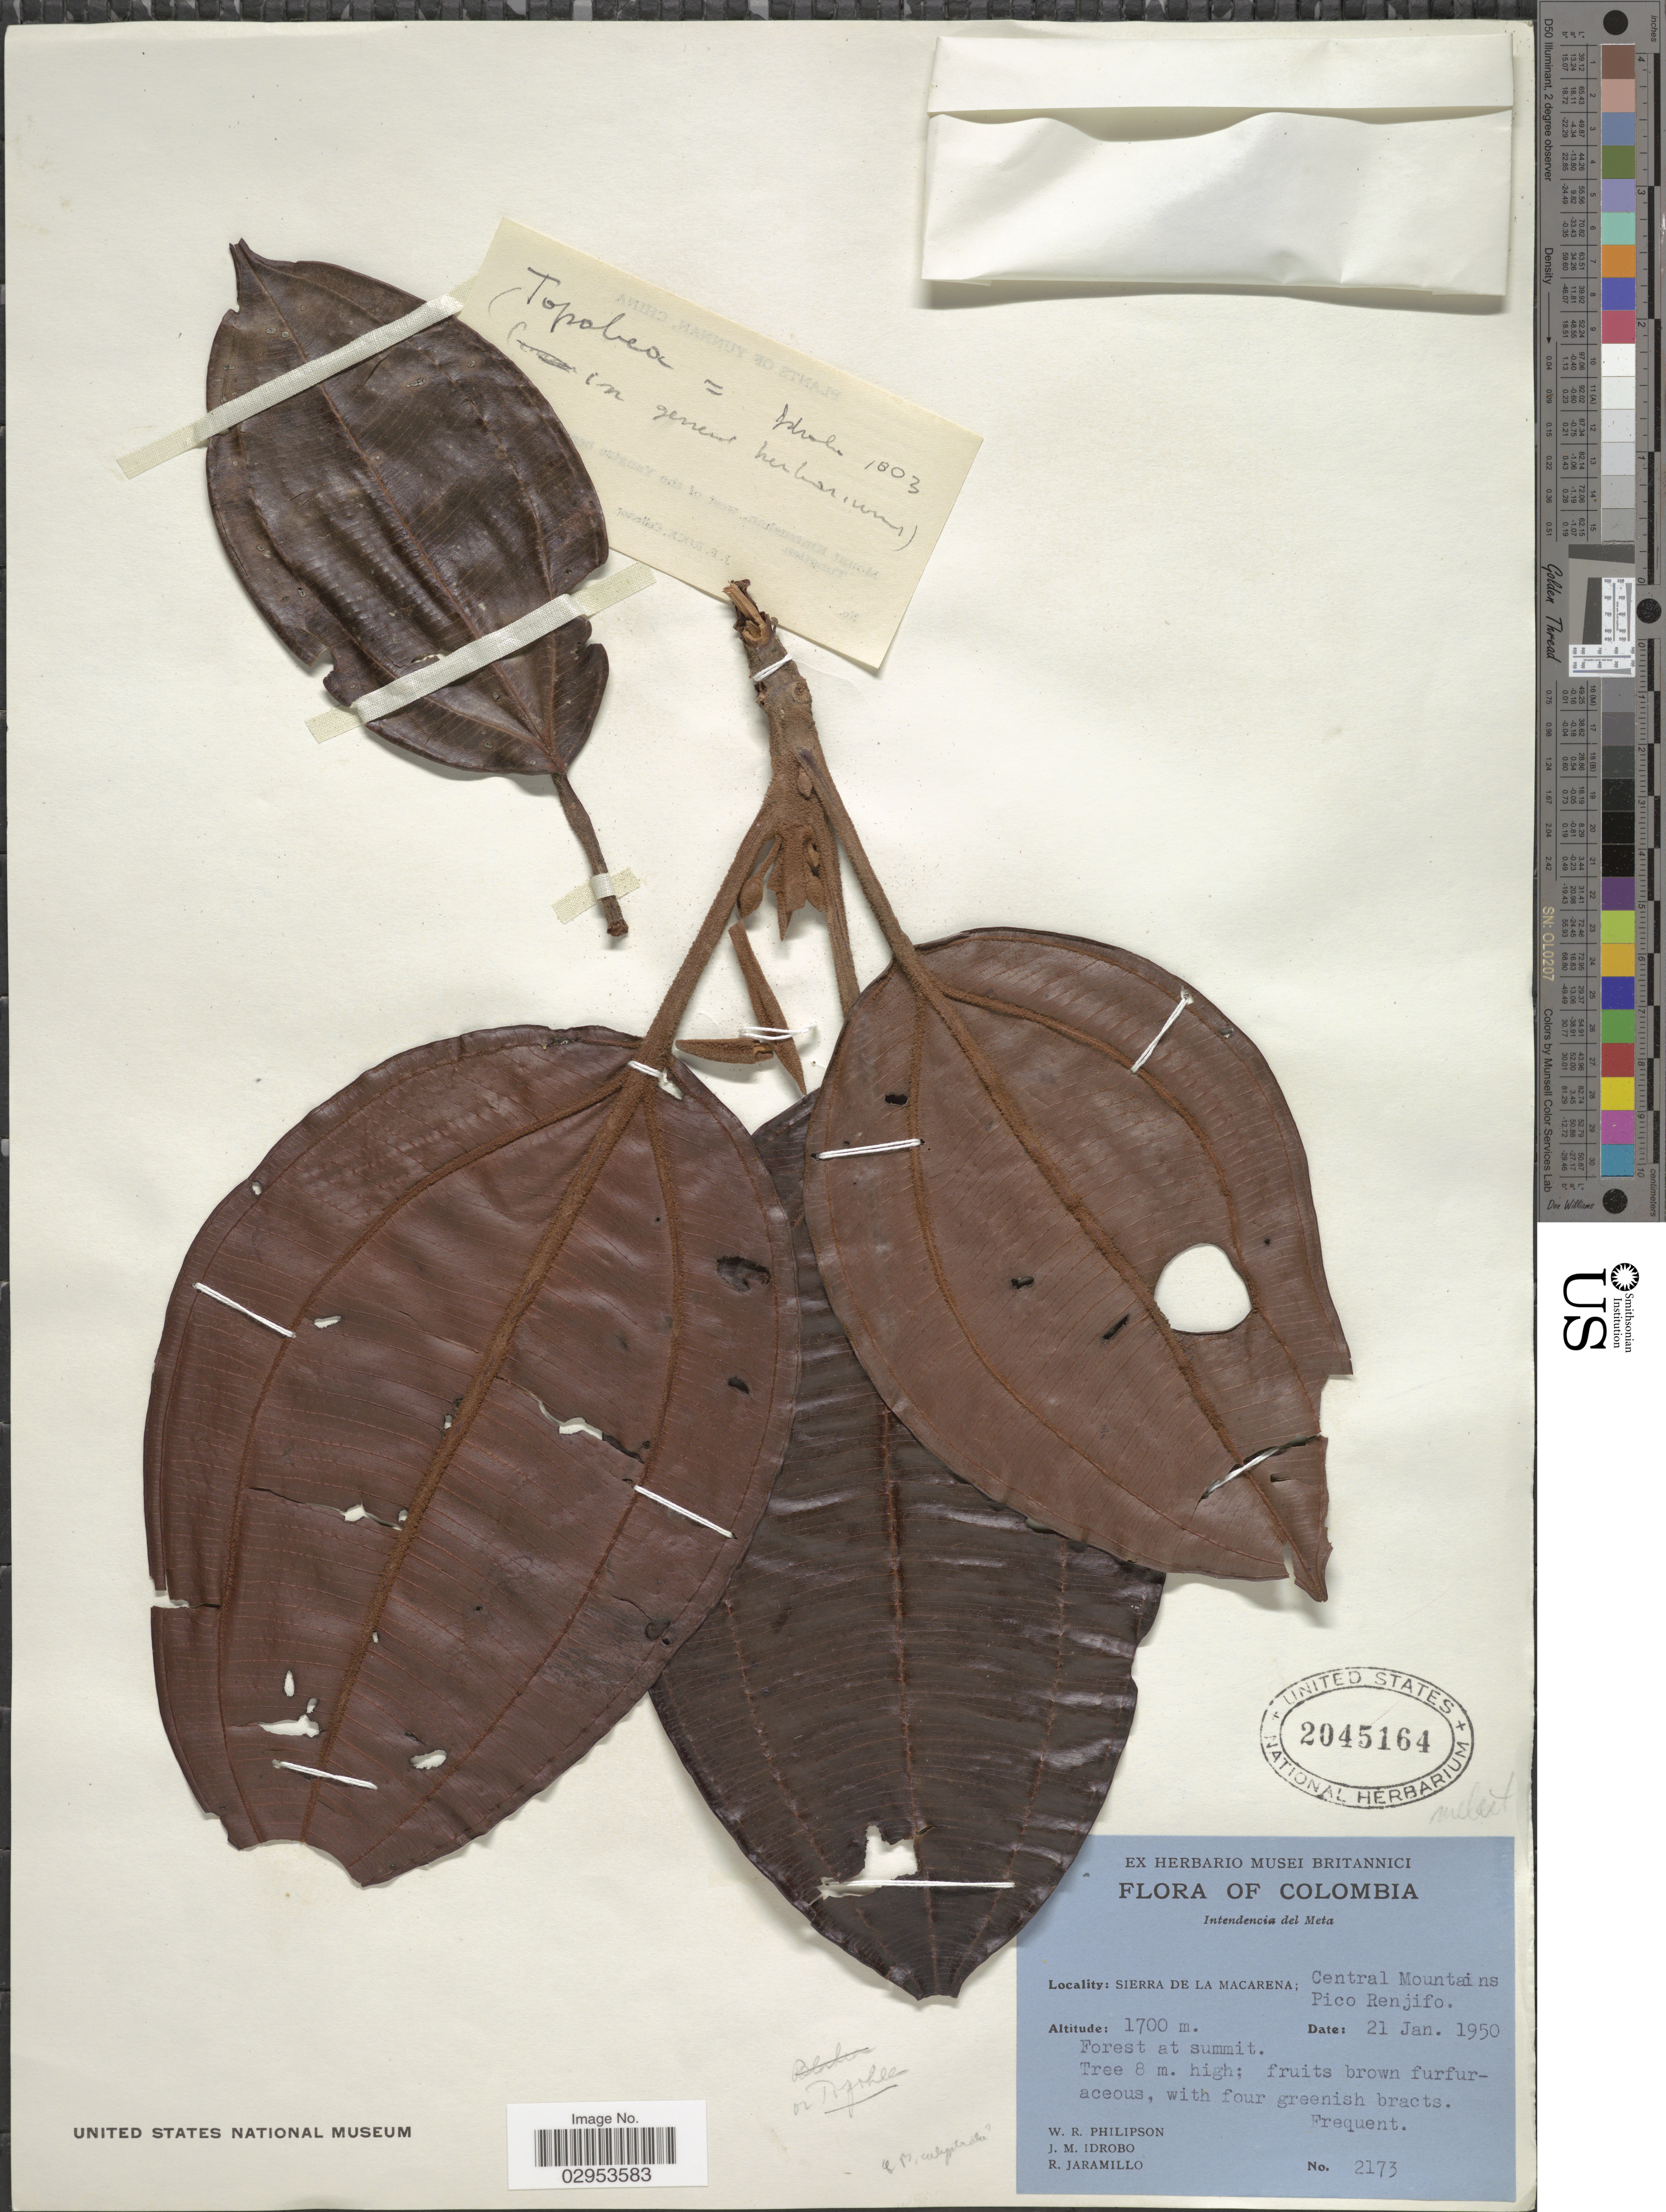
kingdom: Plantae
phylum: Tracheophyta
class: Magnoliopsida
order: Myrtales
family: Melastomataceae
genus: Blakea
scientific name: Blakea sp.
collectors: W. R. Philipson, J. M. Idrobo & R. Jaramillo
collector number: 2173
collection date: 1950-01-21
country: Colombia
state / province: Meta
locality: Intendencia del Meta. Sierra de La Macarena; Central Mountains Pico Renjifo.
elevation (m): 1700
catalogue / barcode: US 2045164